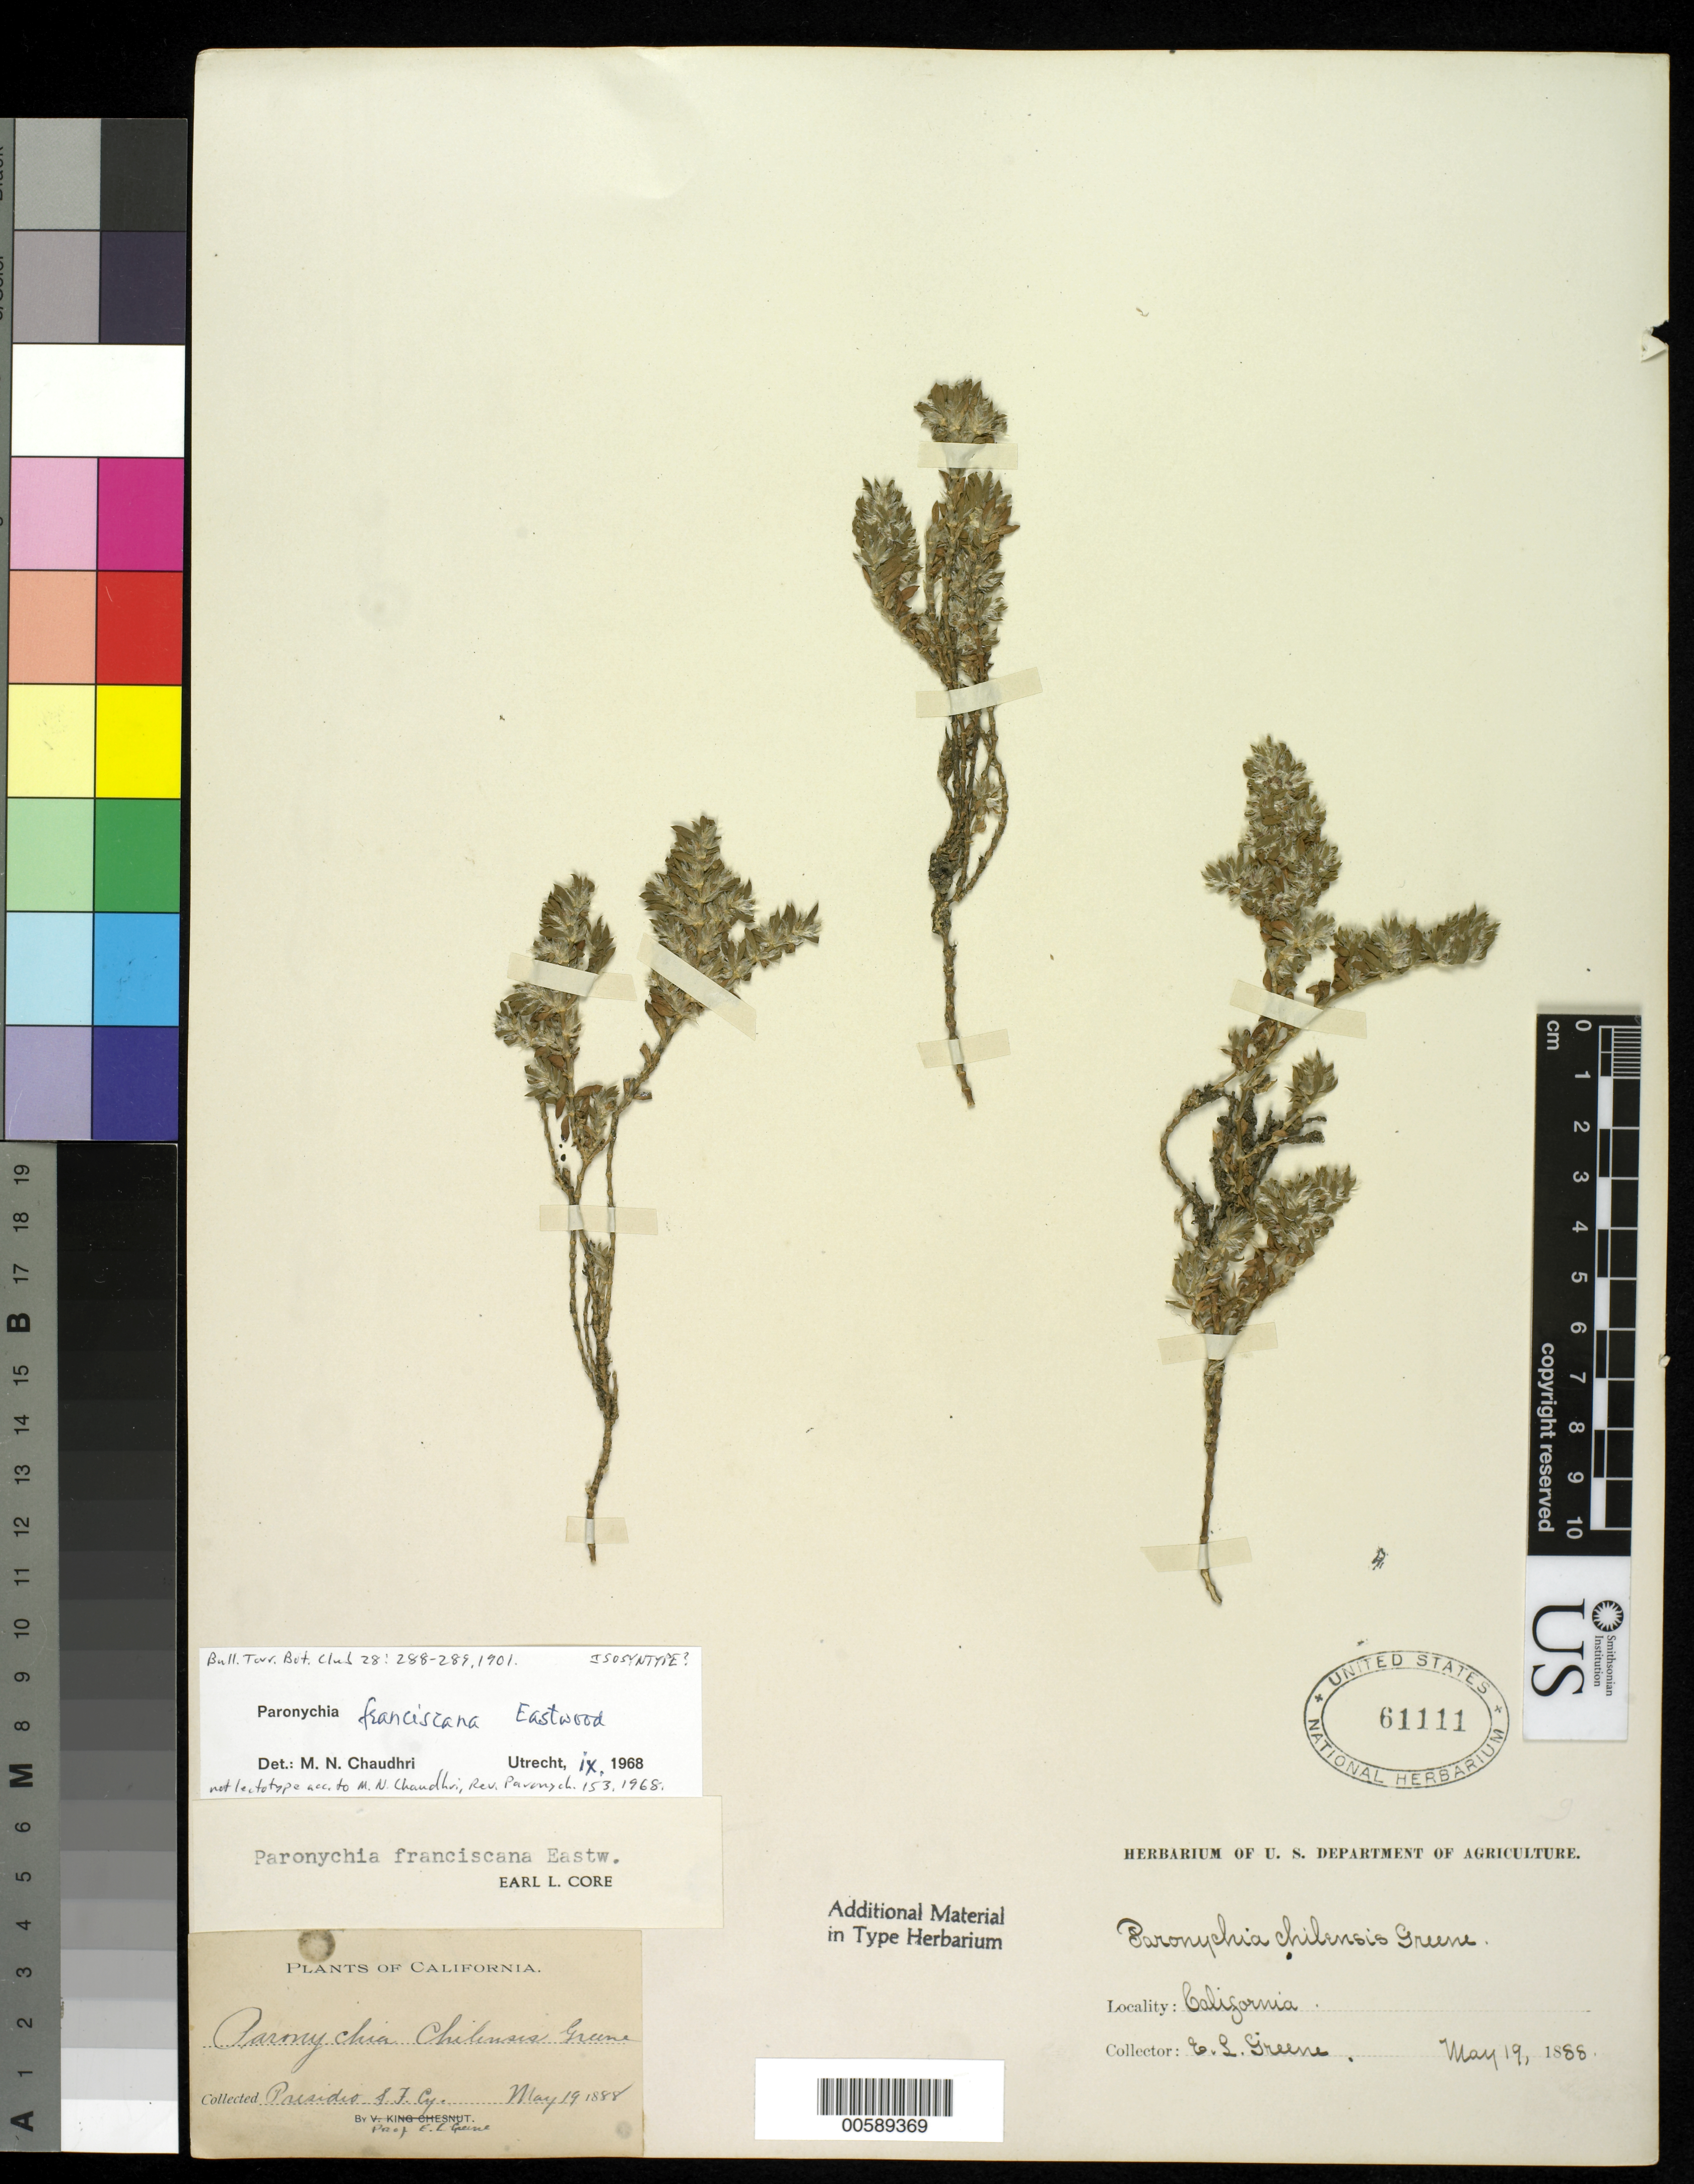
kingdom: Plantae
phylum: Tracheophyta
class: Magnoliopsida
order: Caryophyllales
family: Caryophyllaceae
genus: Paronychia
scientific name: Paronychia franciscana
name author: Eastw.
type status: Possible Syntype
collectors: E. L. Greene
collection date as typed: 19 May 1888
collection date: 1888-05-19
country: United States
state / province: California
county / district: San Francisco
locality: Presidio, S.F. Cy.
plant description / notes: Lectotype collection is E.L. Greene s.n. (collection date 22 Apr 1887) as designated by M.N. Chaudhri, Rev. Paronychiinae 153 (1968).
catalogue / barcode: US 61111